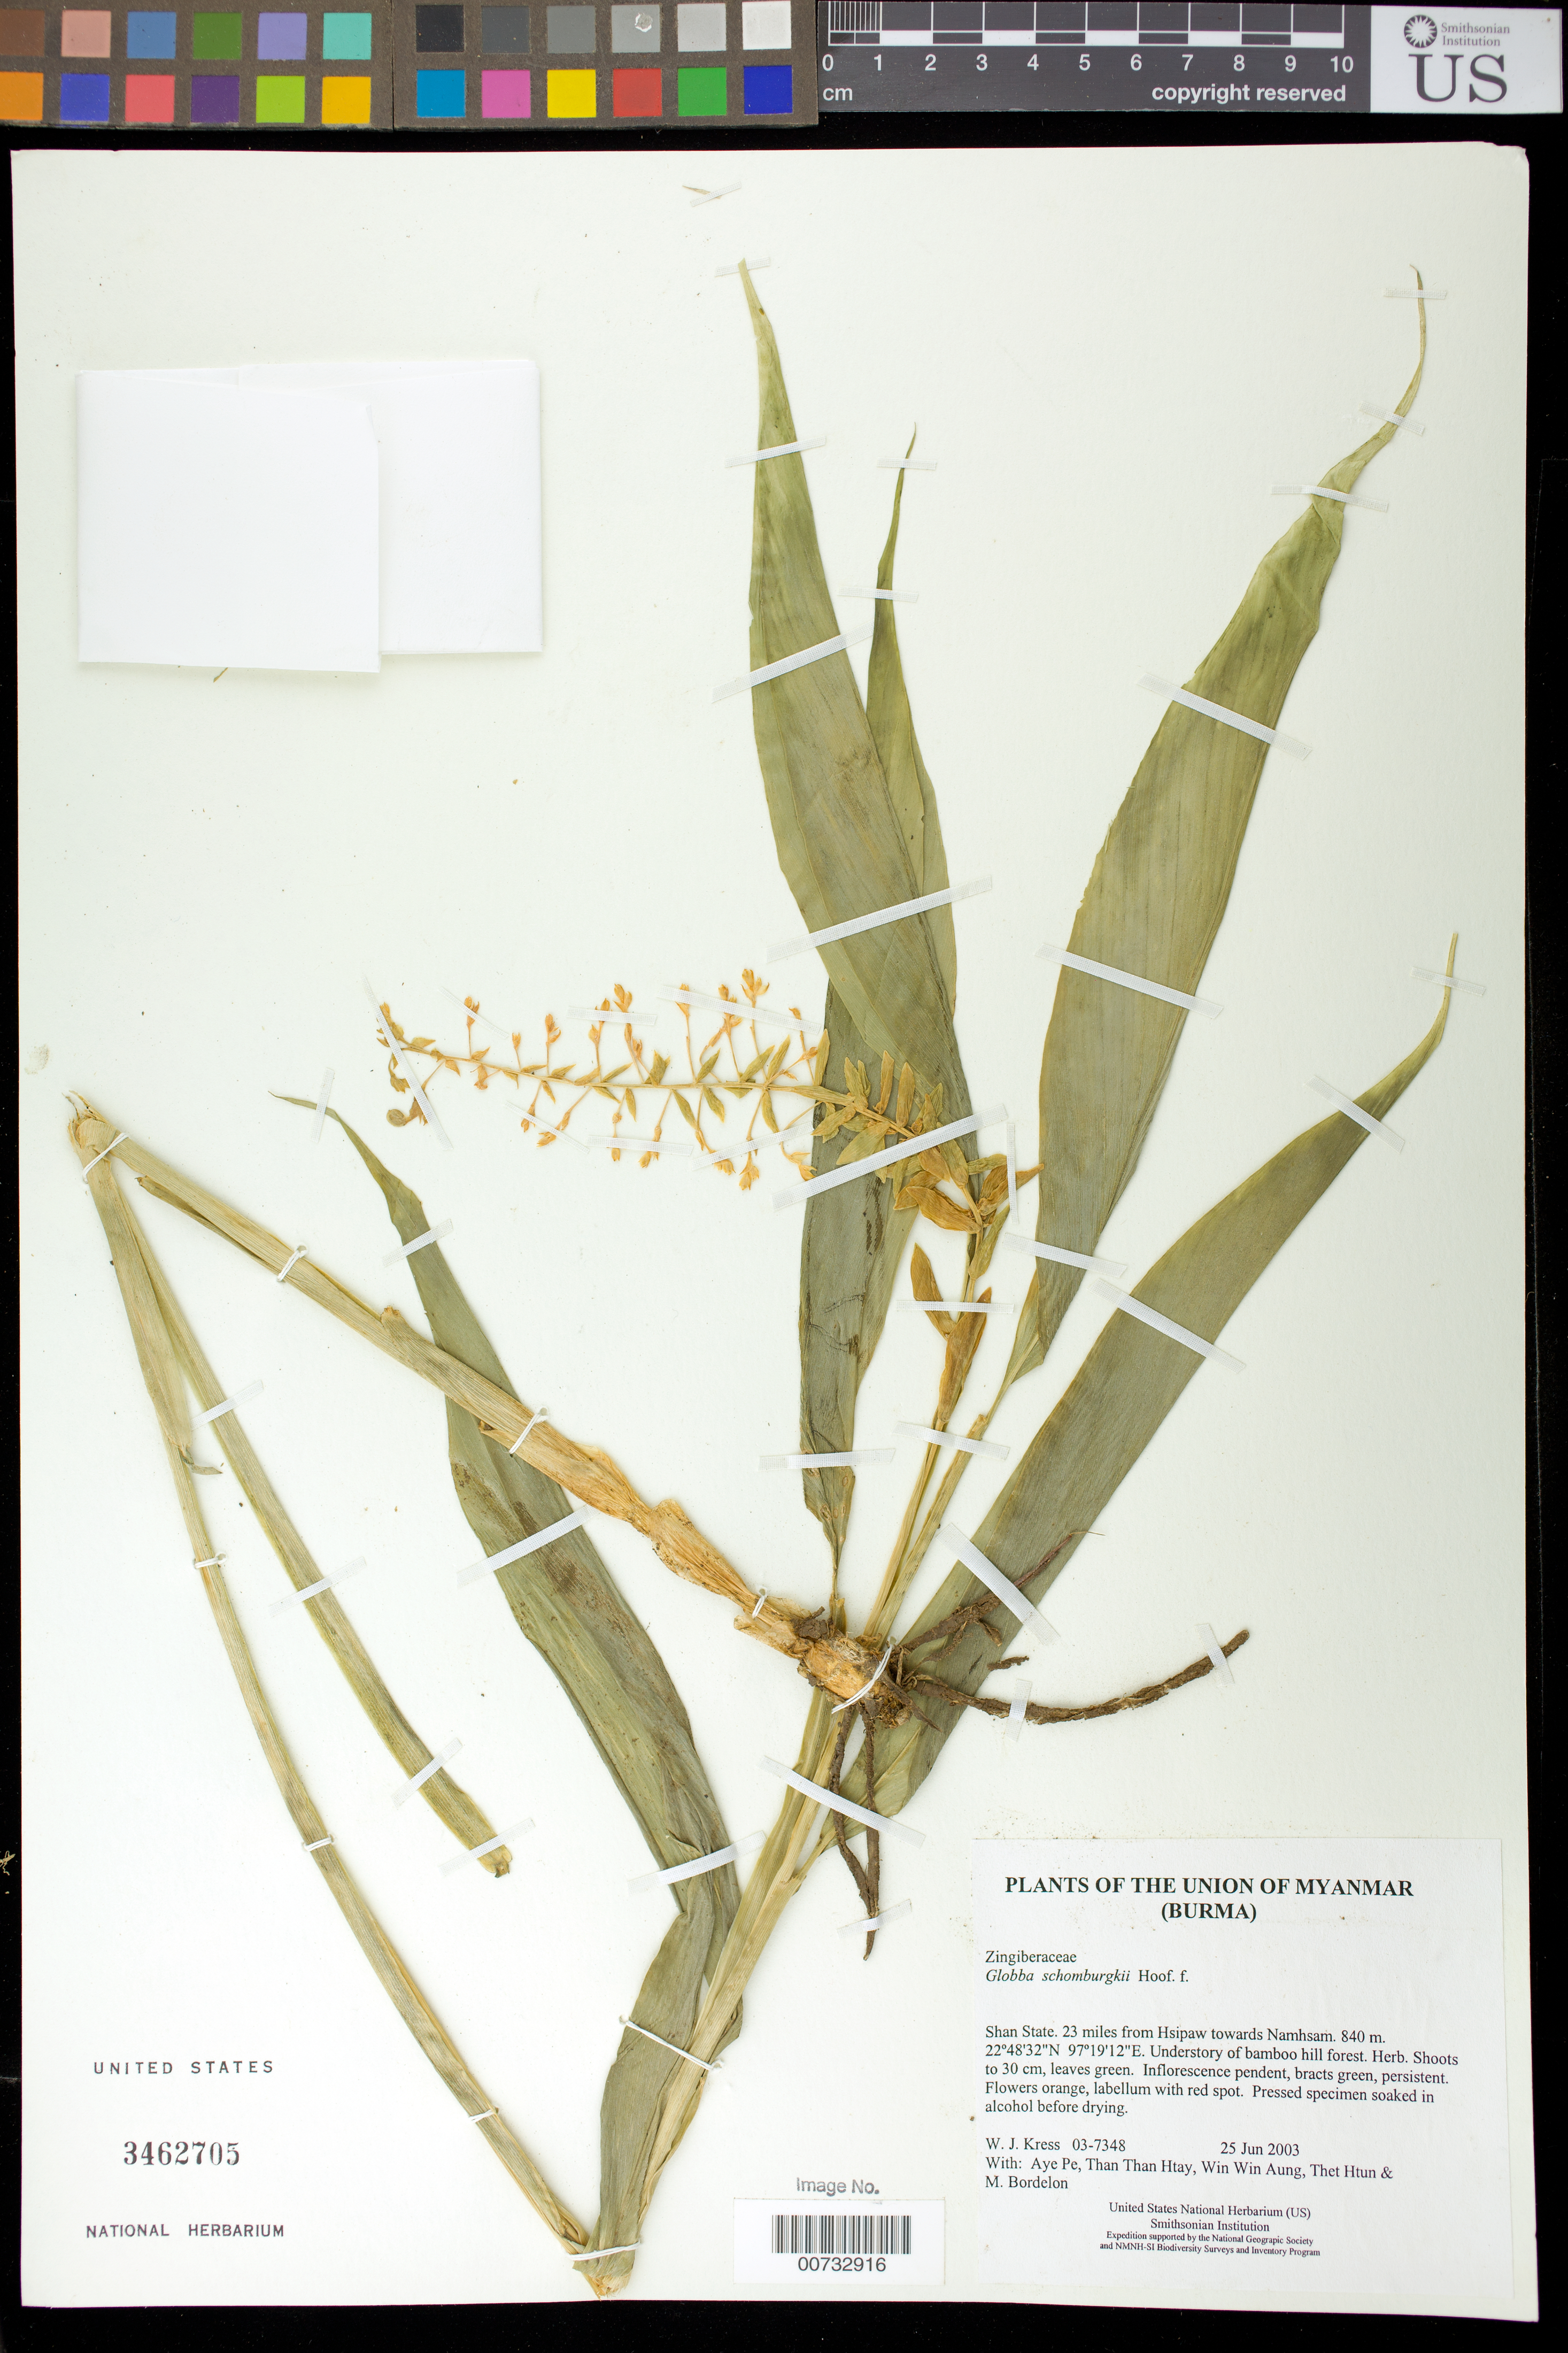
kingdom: Plantae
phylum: Tracheophyta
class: Liliopsida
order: Zingiberales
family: Zingiberaceae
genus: Globba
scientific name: Globba schomburgkii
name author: Hook. f.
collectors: W. J. Kress, Aye Pe, Than Than Htay, Win Win Aung, Thet Htun & M. Bordelon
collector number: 03-7348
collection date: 2003-06-25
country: Myanmar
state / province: Shan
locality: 23 miles from Hsipaw towards Namhsam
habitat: Understory of bamboo hill forest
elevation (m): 840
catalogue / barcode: US 3462705